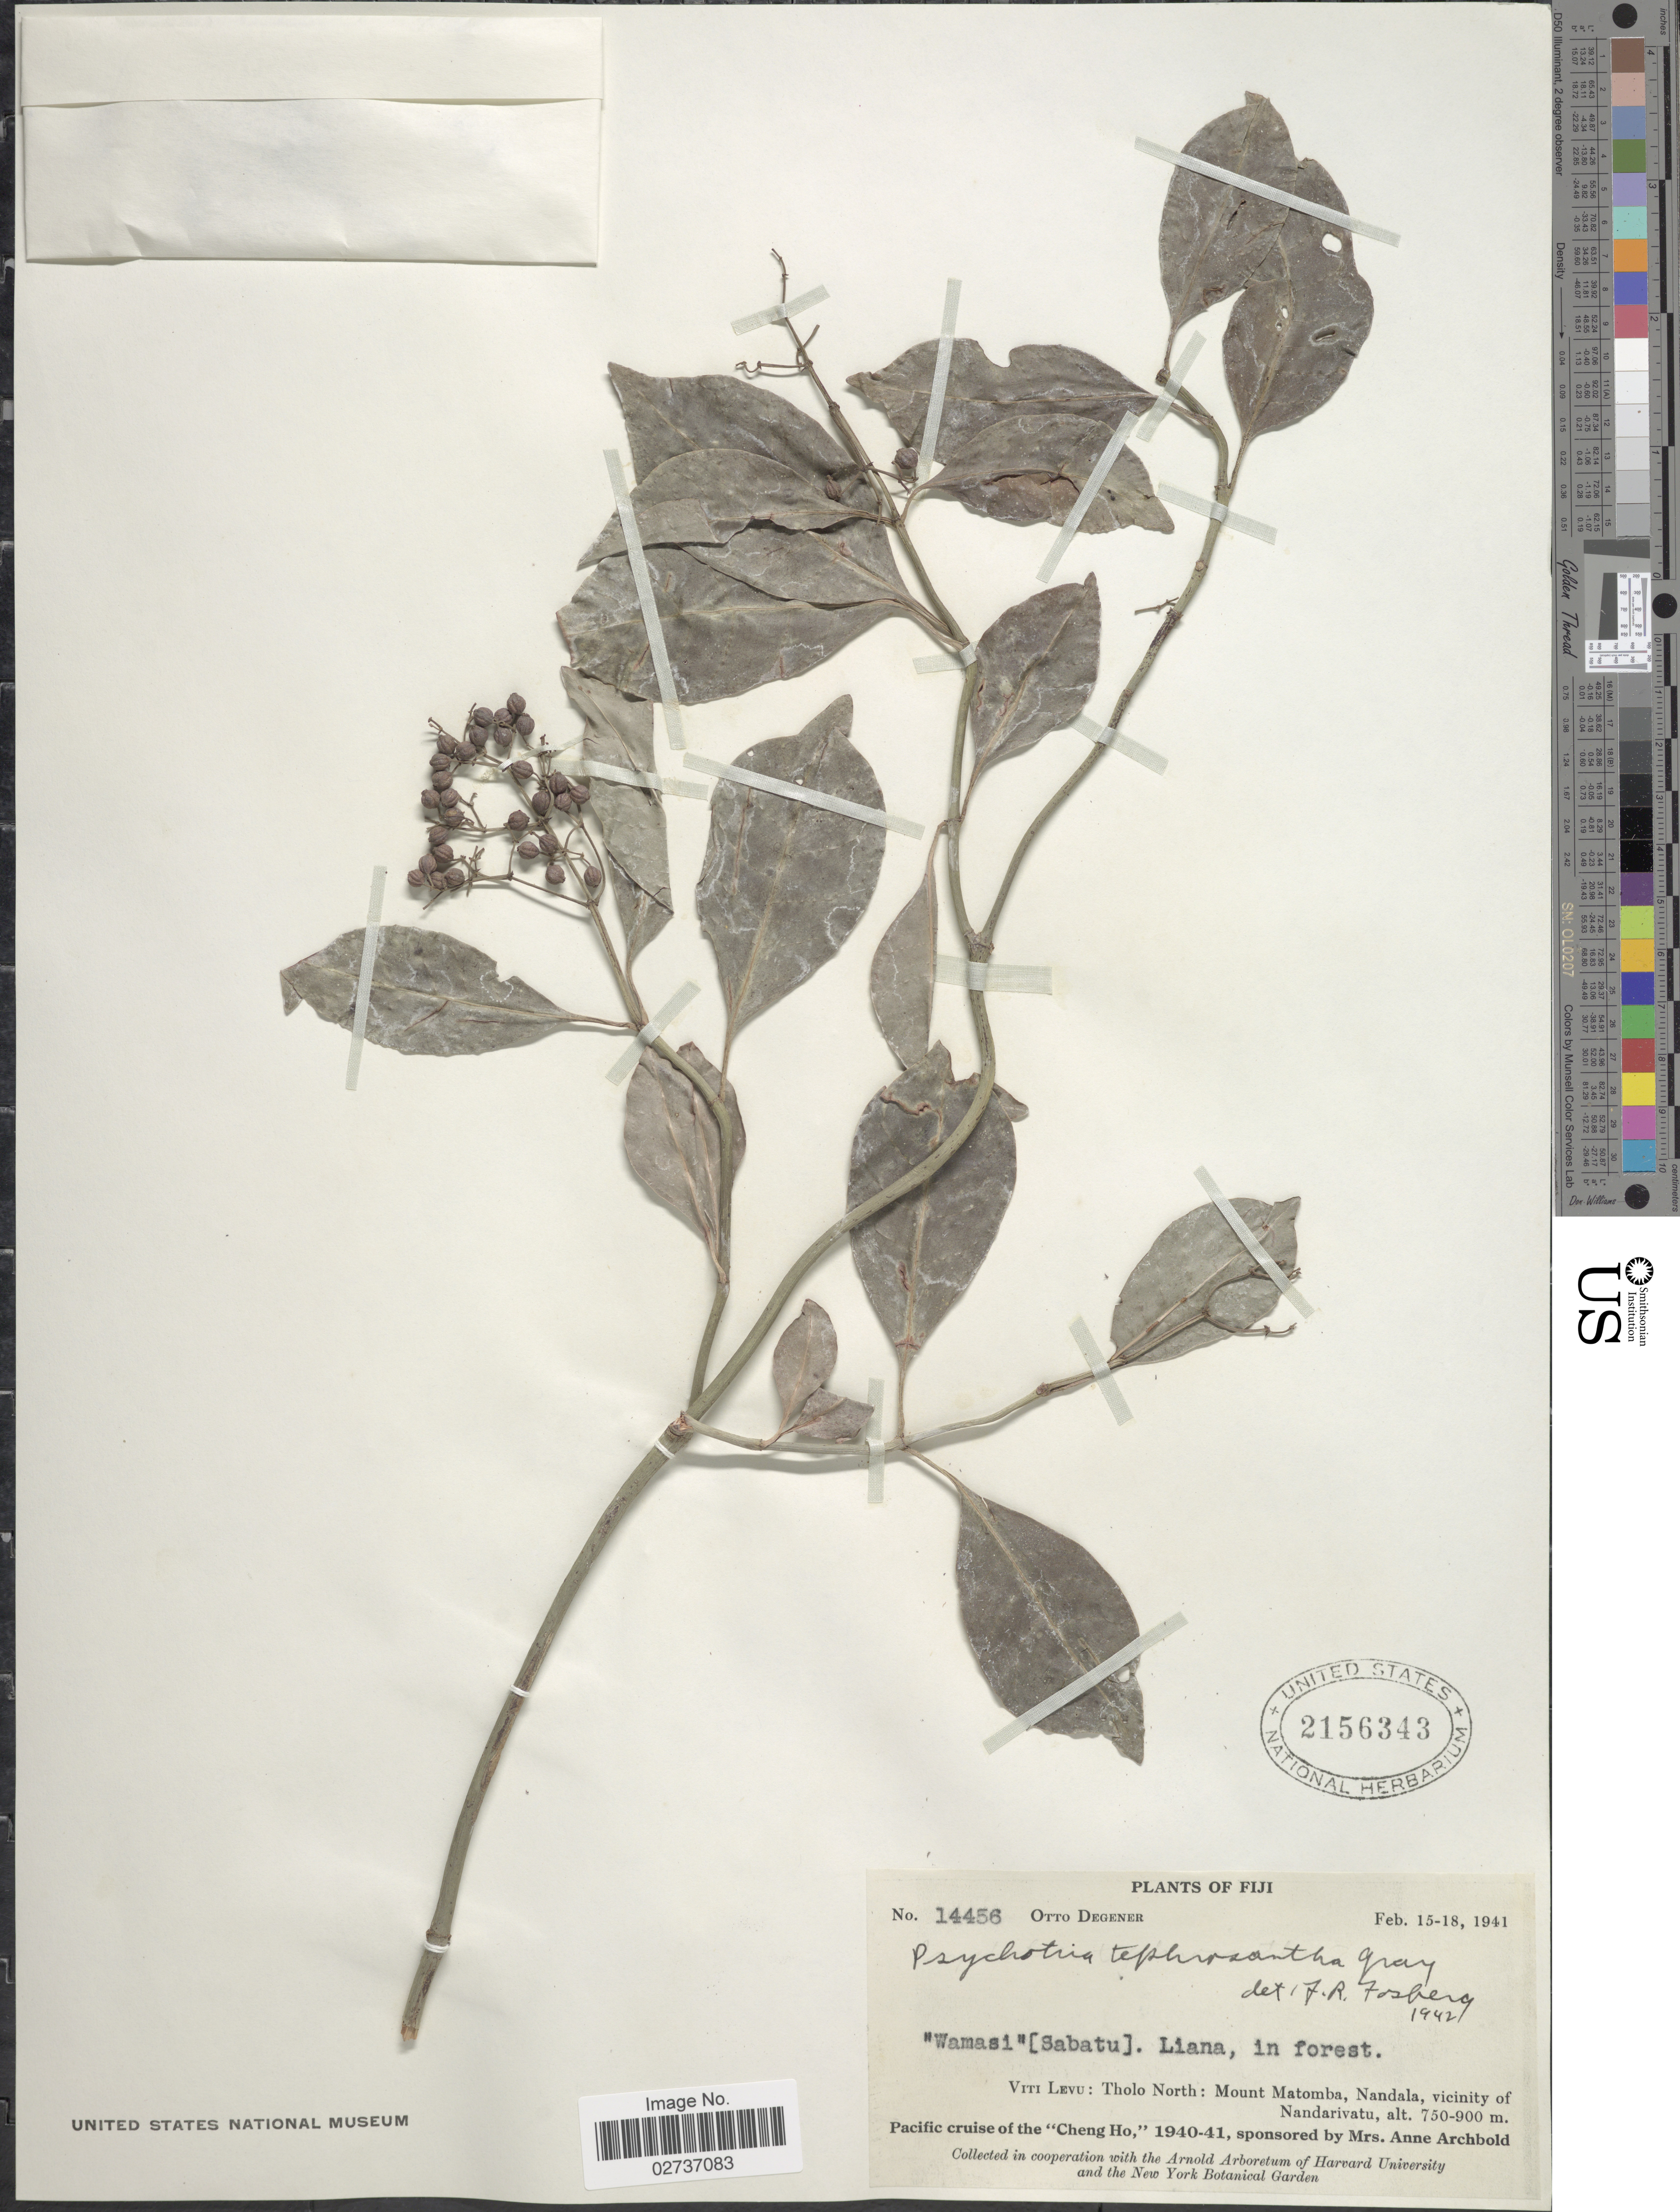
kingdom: Plantae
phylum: Tracheophyta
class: Magnoliopsida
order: Gentianales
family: Rubiaceae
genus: Psychotria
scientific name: Psychotria tephrosantha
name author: A. Gray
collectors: O. Degener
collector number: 14456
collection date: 1941-02-15/1941-02-18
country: Fiji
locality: Viti Levu: Tholo North: Mount Matomba, Nandala, vicinity of Nandarivatu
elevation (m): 750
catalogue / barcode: US 2156343